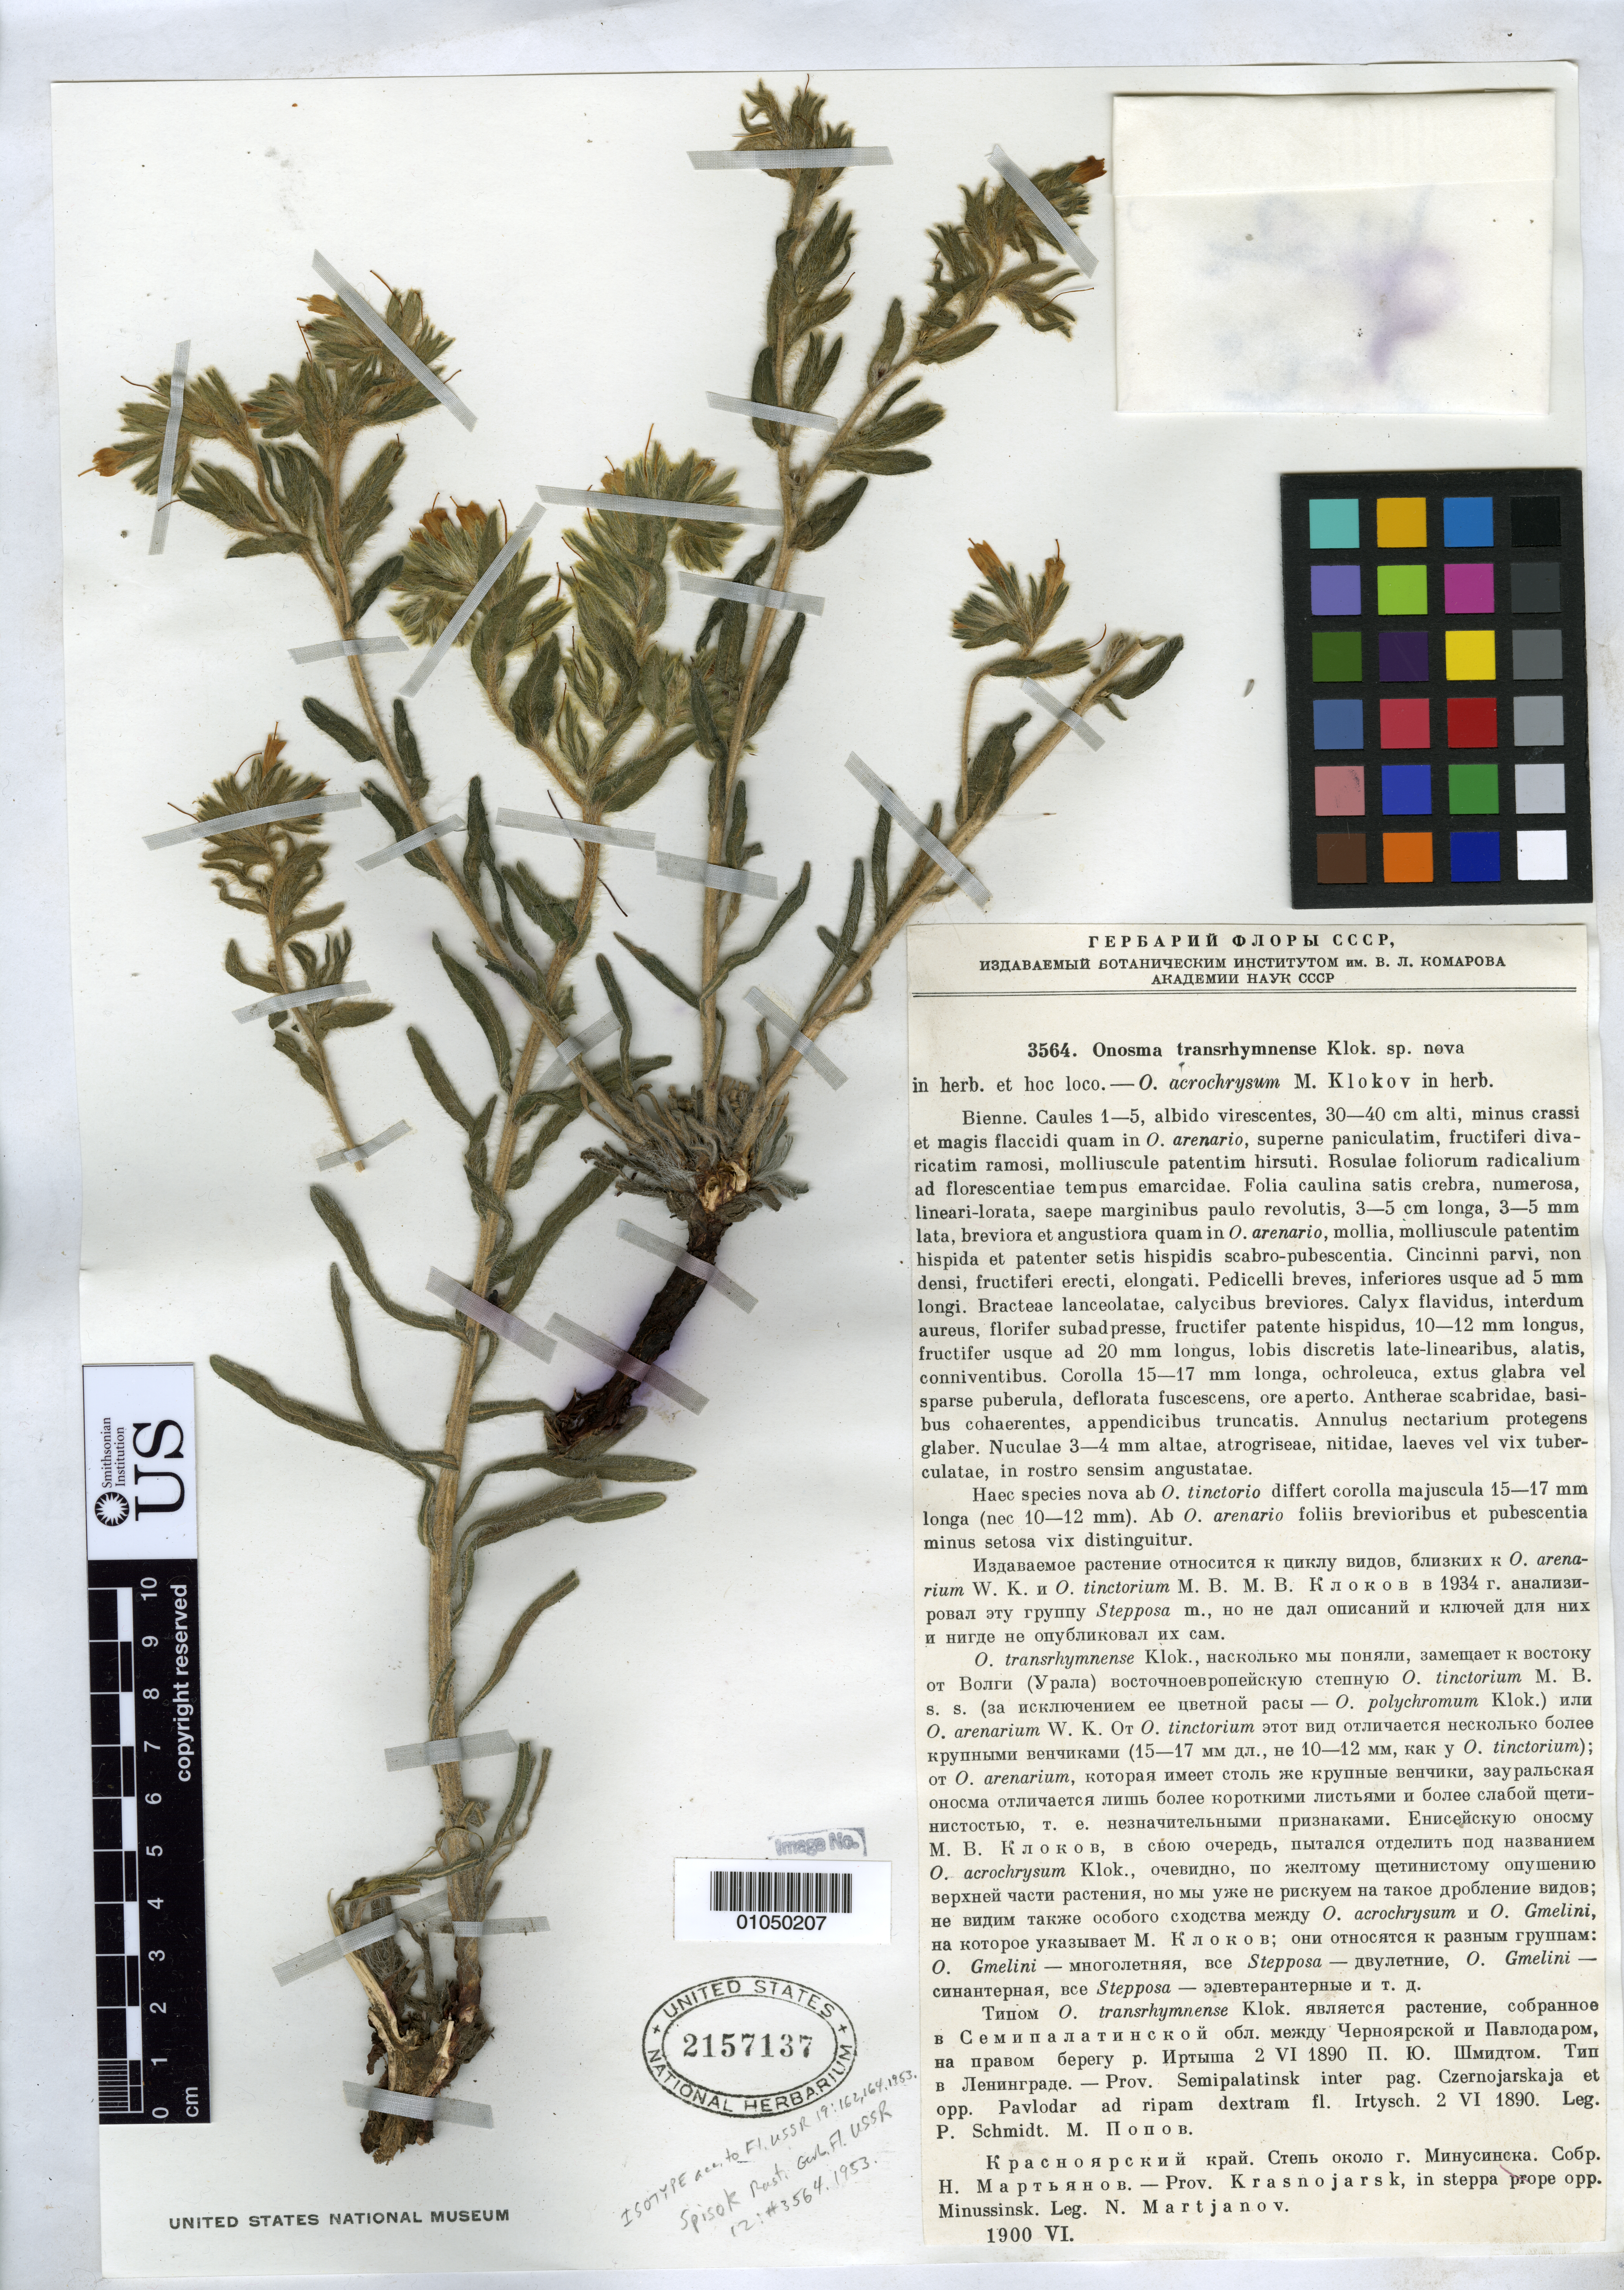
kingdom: Plantae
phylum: Tracheophyta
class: Magnoliopsida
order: Boraginales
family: Boraginaceae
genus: Onosma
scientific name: Onosma transrhymnense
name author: Klokok ex Popov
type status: Isotype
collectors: P. Schmidt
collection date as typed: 02 Jun 1890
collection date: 1890-06-02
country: Kazakhstan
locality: Prov. Semipalatinsk inter pag. Czernojarskaja et opp. Pavlodar ad ripam dextram fl. Irtysch.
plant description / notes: Currently accepted name as cited by Kamelin, Novon 3(3): 263 (1993).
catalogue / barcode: US 2157137